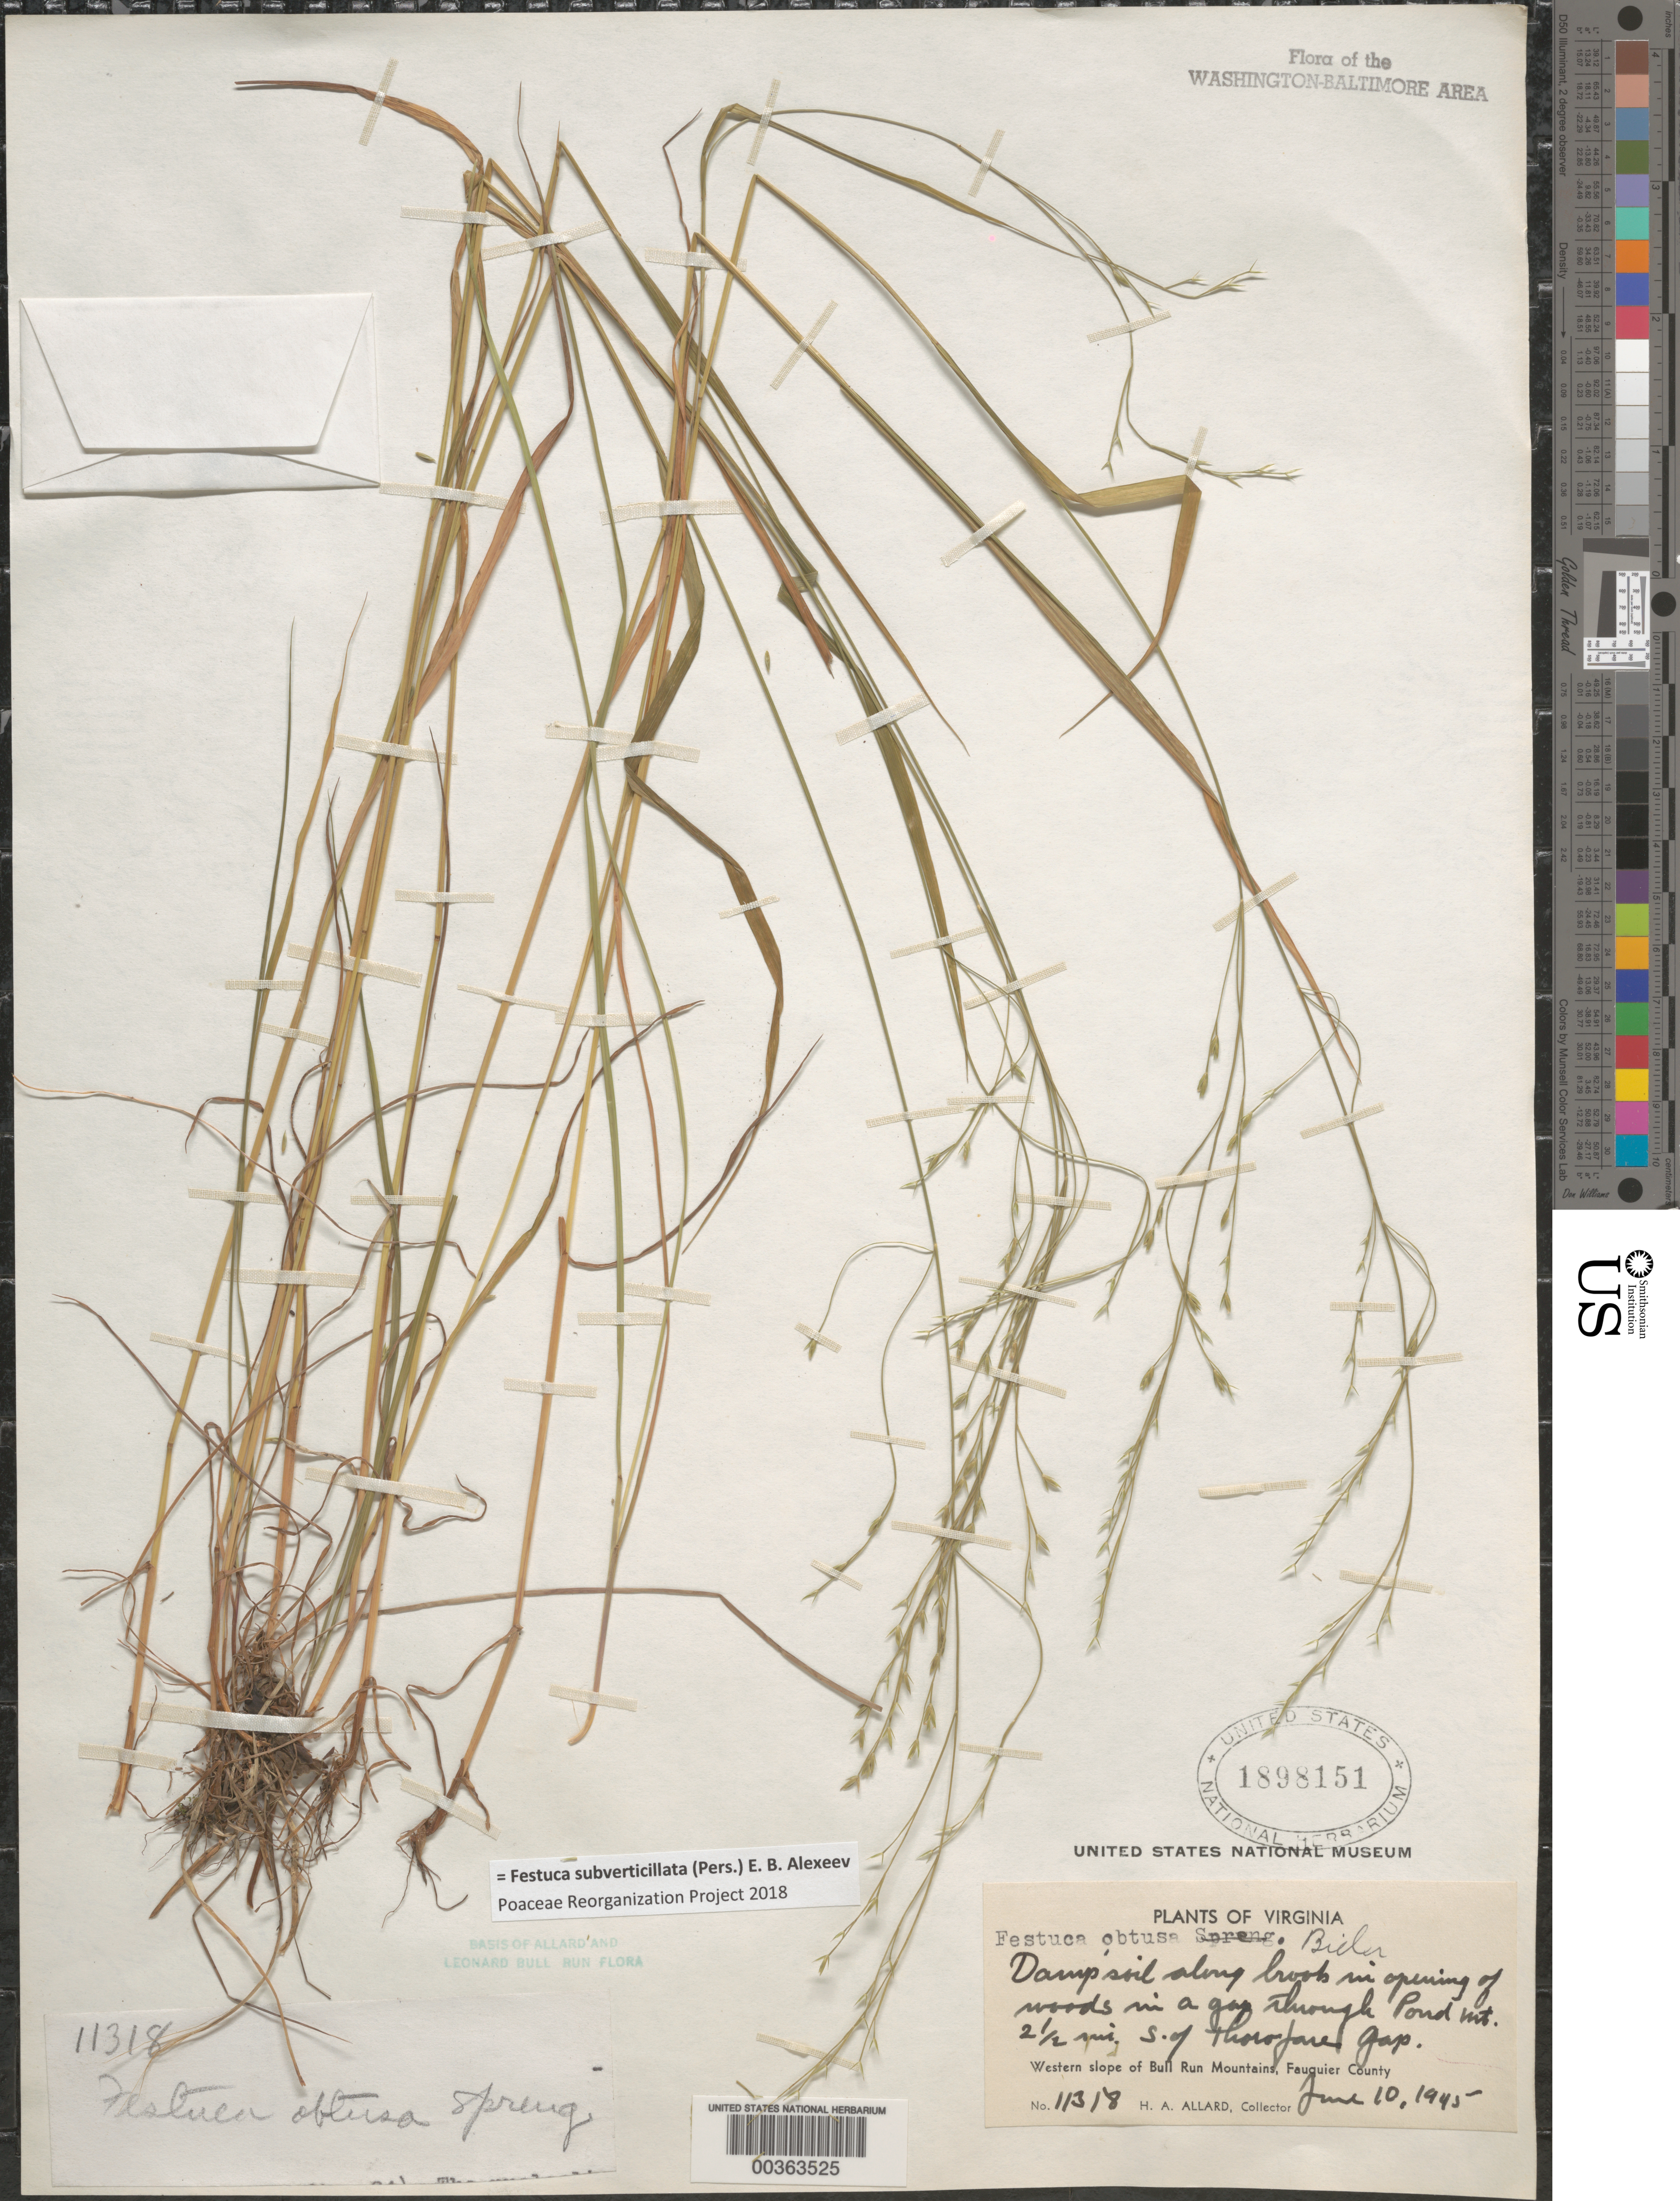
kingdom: Plantae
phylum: Tracheophyta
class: Liliopsida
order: Poales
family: Poaceae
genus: Festuca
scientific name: Festuca subverticillata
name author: (Pers.) E.B. Alexeev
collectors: H. A. Allard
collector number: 11318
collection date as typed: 10 Jun 1945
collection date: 1945-06-10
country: United States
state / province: Virginia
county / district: Fauquier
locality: South of Thorofare Gap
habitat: Damp soil along brook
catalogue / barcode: US 1898151